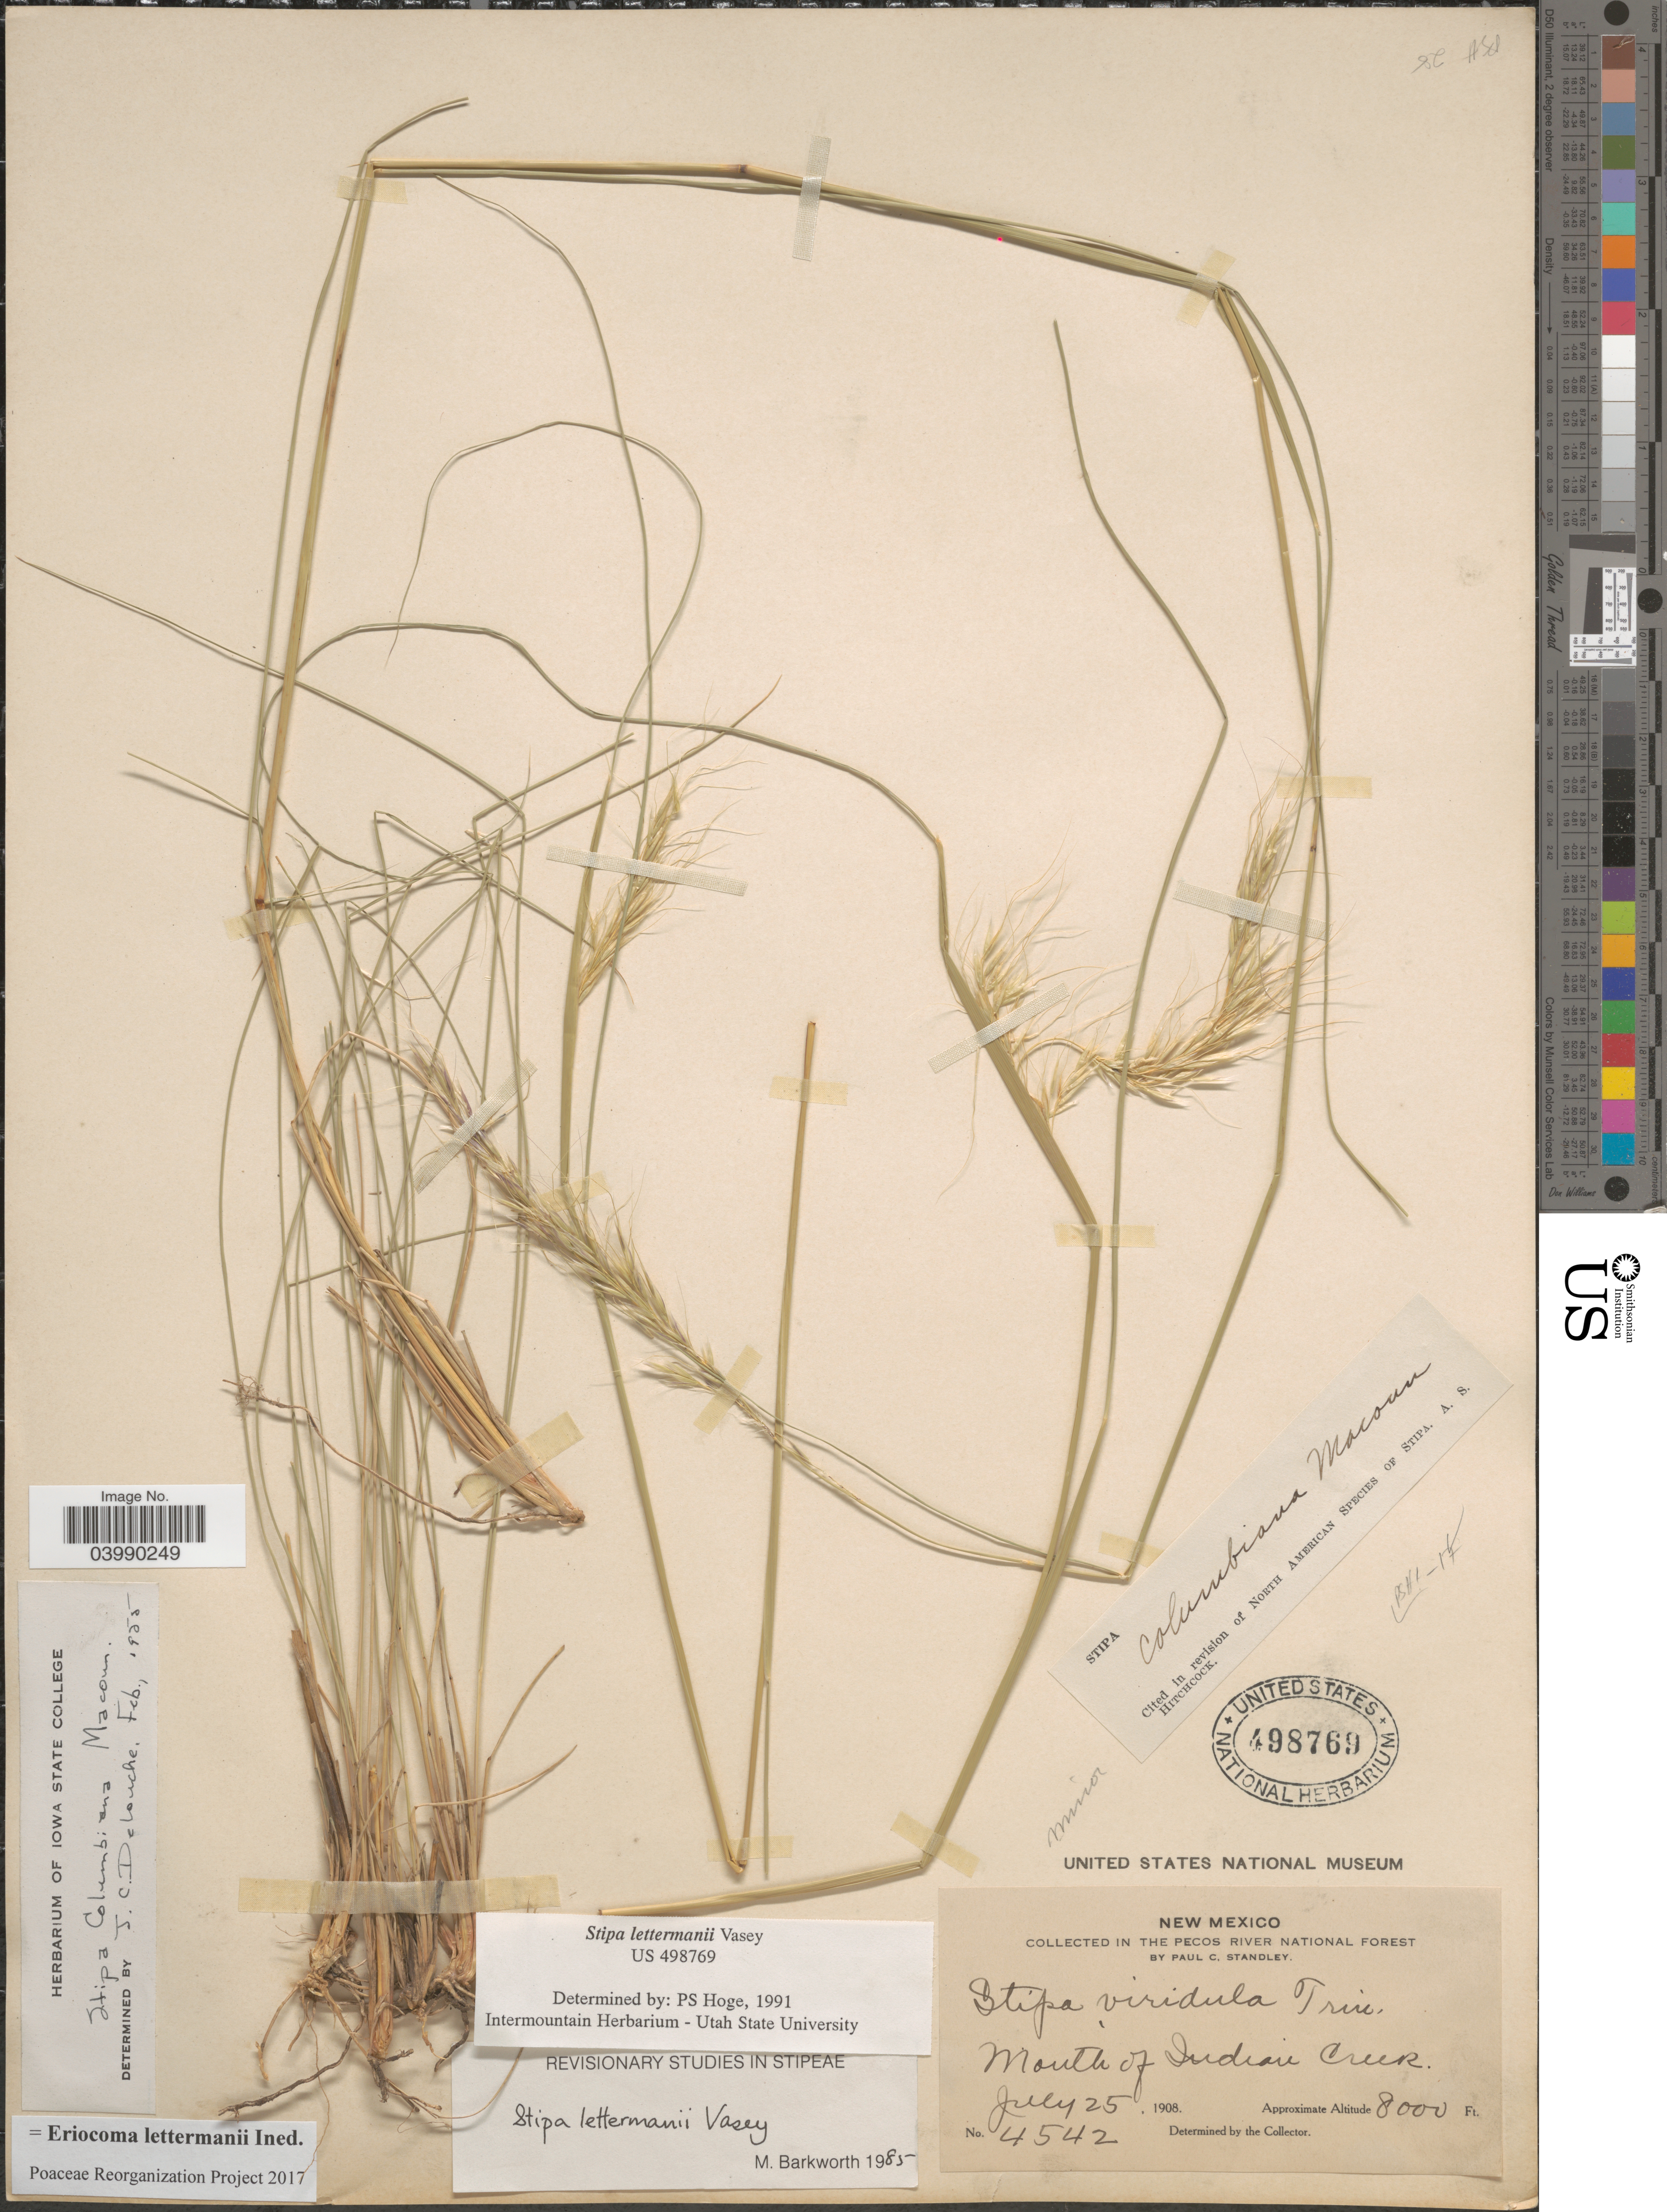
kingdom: Plantae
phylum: Tracheophyta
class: Liliopsida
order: Poales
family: Poaceae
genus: Eriocoma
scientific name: Eriocoma lettermanii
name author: (Vasey) Romasch.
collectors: P. C. Standley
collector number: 4542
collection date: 1908-07-25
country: United States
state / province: New Mexico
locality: In the Pecos River National Forest. Mouth of Indian Creek.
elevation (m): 2438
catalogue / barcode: US 498769